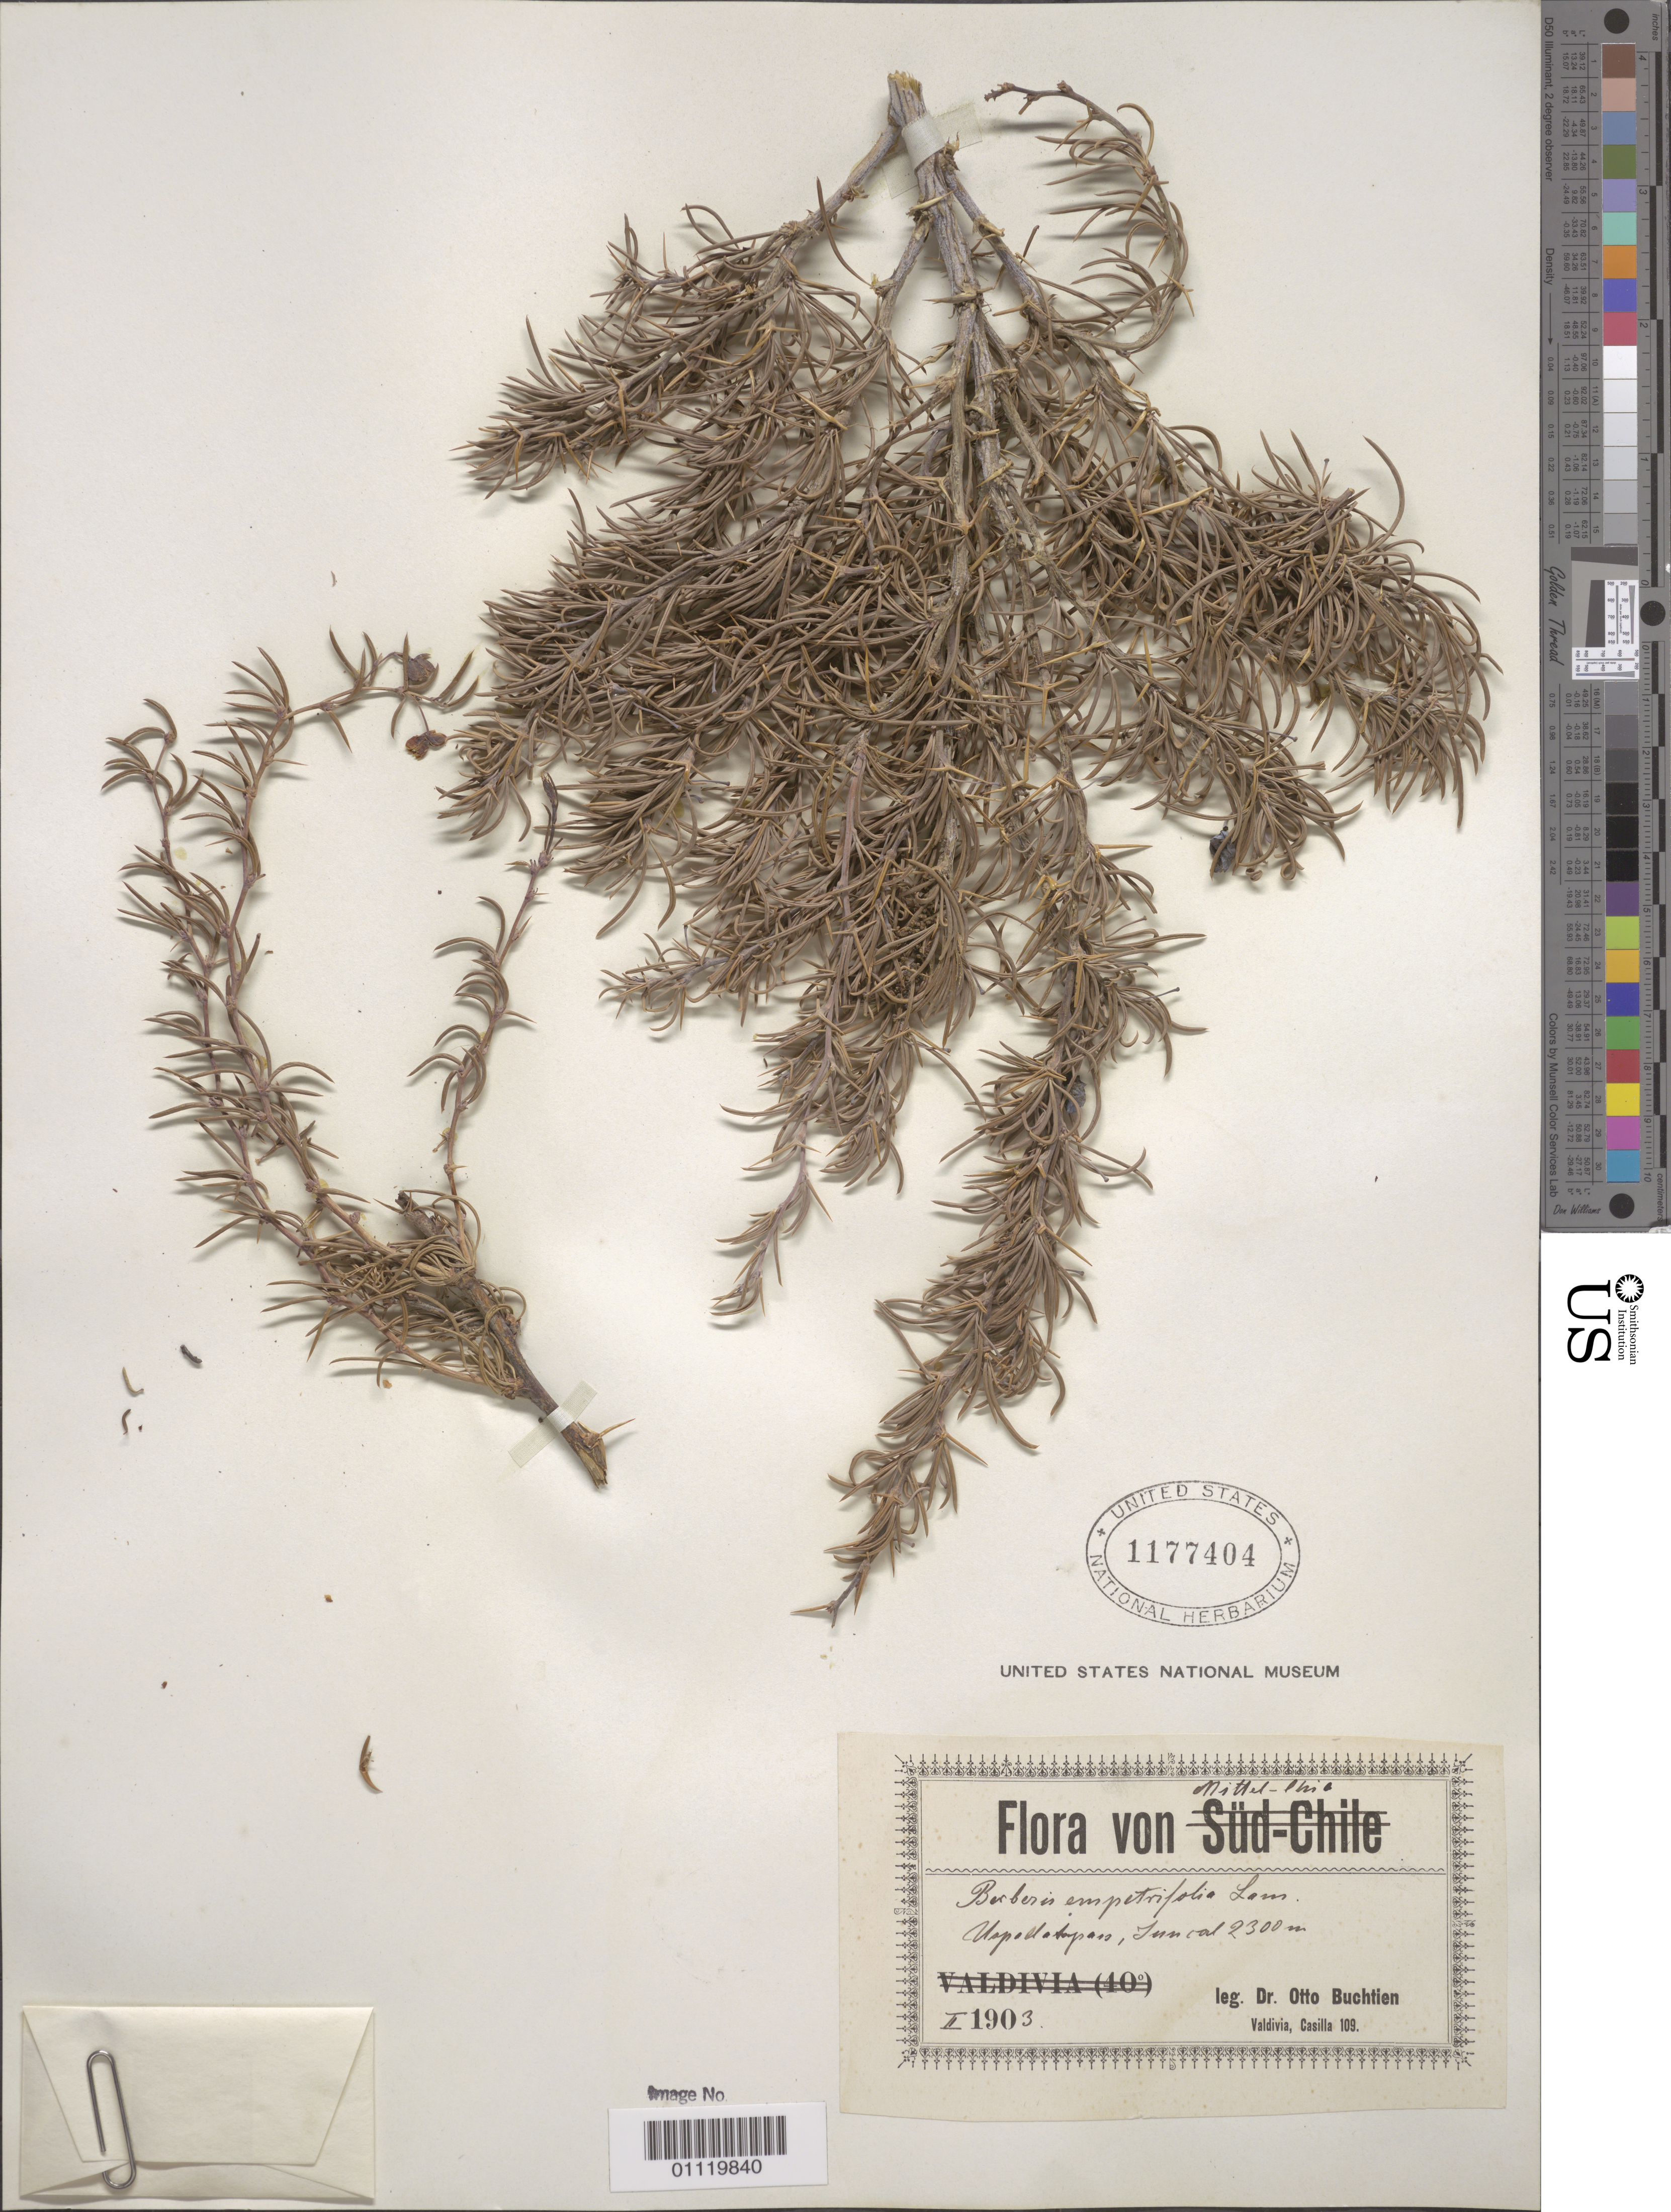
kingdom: Plantae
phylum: Tracheophyta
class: Magnoliopsida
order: Ranunculales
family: Berberidaceae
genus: Berberis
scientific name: Berberis empetrifolia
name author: Lam.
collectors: O. Buchtien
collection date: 1903-02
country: Chile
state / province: Bio-Bío (VIII)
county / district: Valdivia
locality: Casilla.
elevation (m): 2300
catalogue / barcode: US 1177404